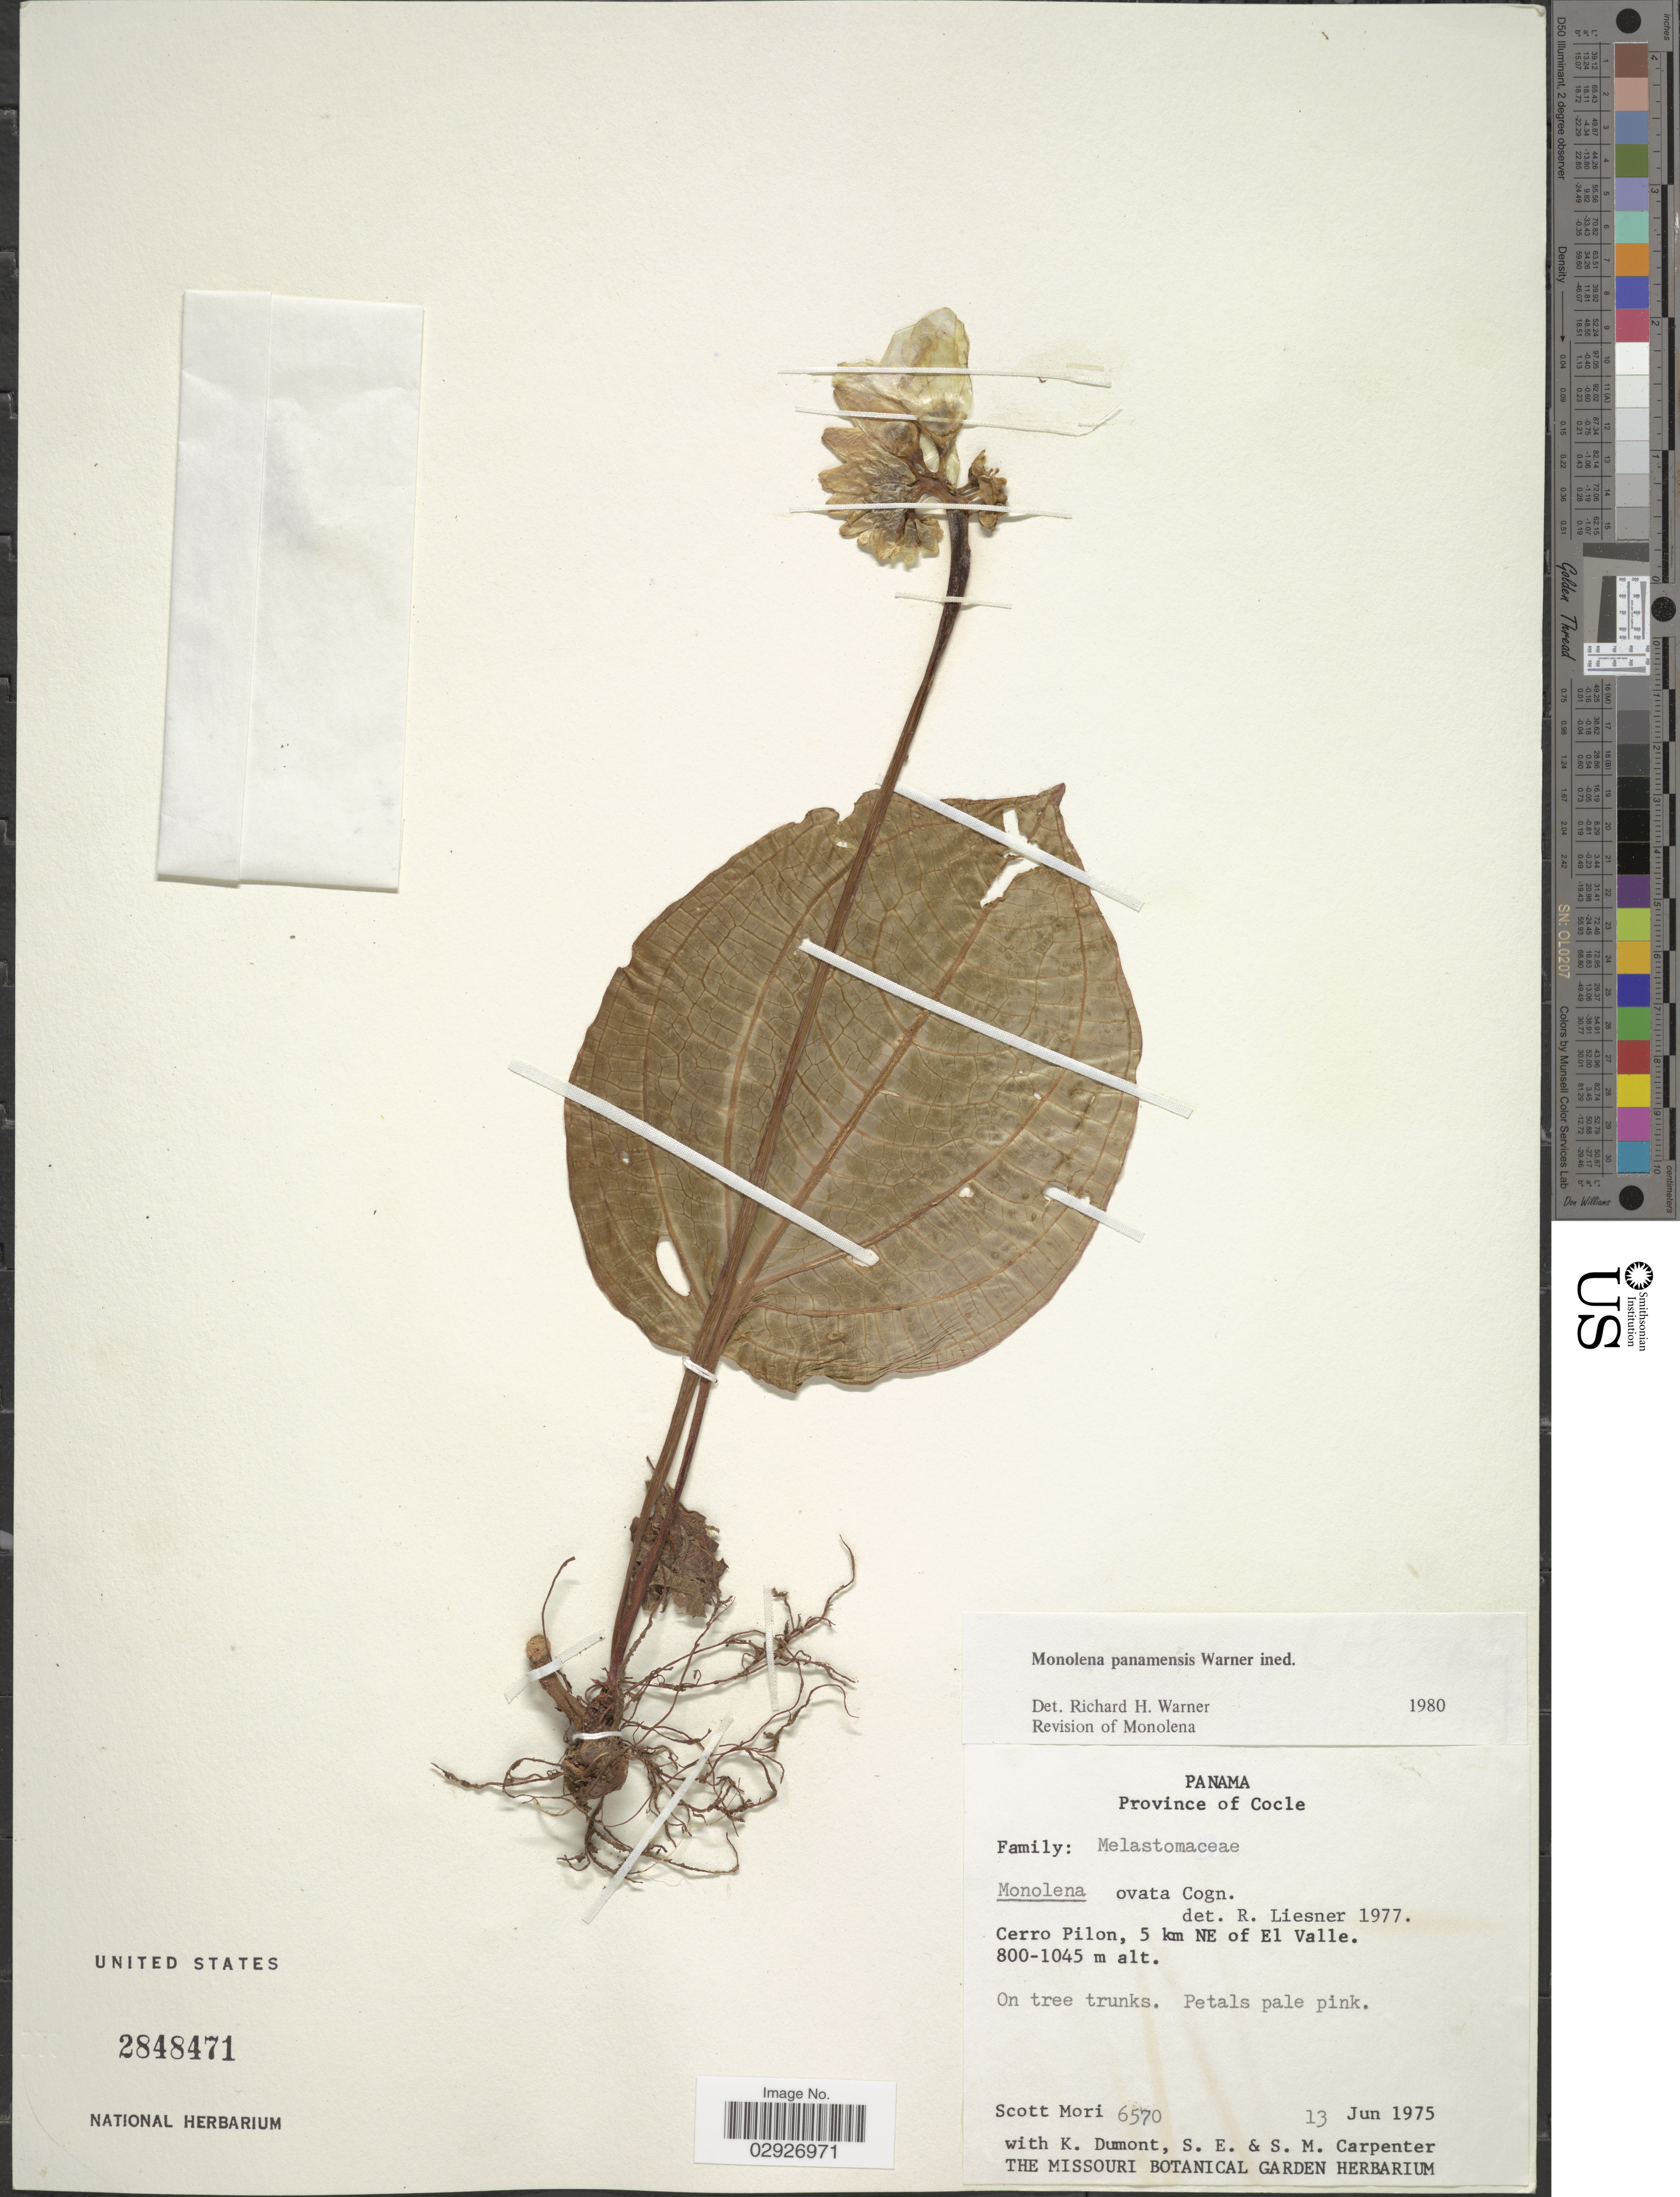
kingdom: Plantae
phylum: Tracheophyta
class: Magnoliopsida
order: Myrtales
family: Melastomataceae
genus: Monolena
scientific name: Monolena panamensis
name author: Warner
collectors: S. Mori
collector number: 6570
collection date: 1975-06-13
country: Panama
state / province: Coclé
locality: Province of Cocle. Cerro Pilon, 5 km NE of El Valle.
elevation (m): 800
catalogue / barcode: US 2848471